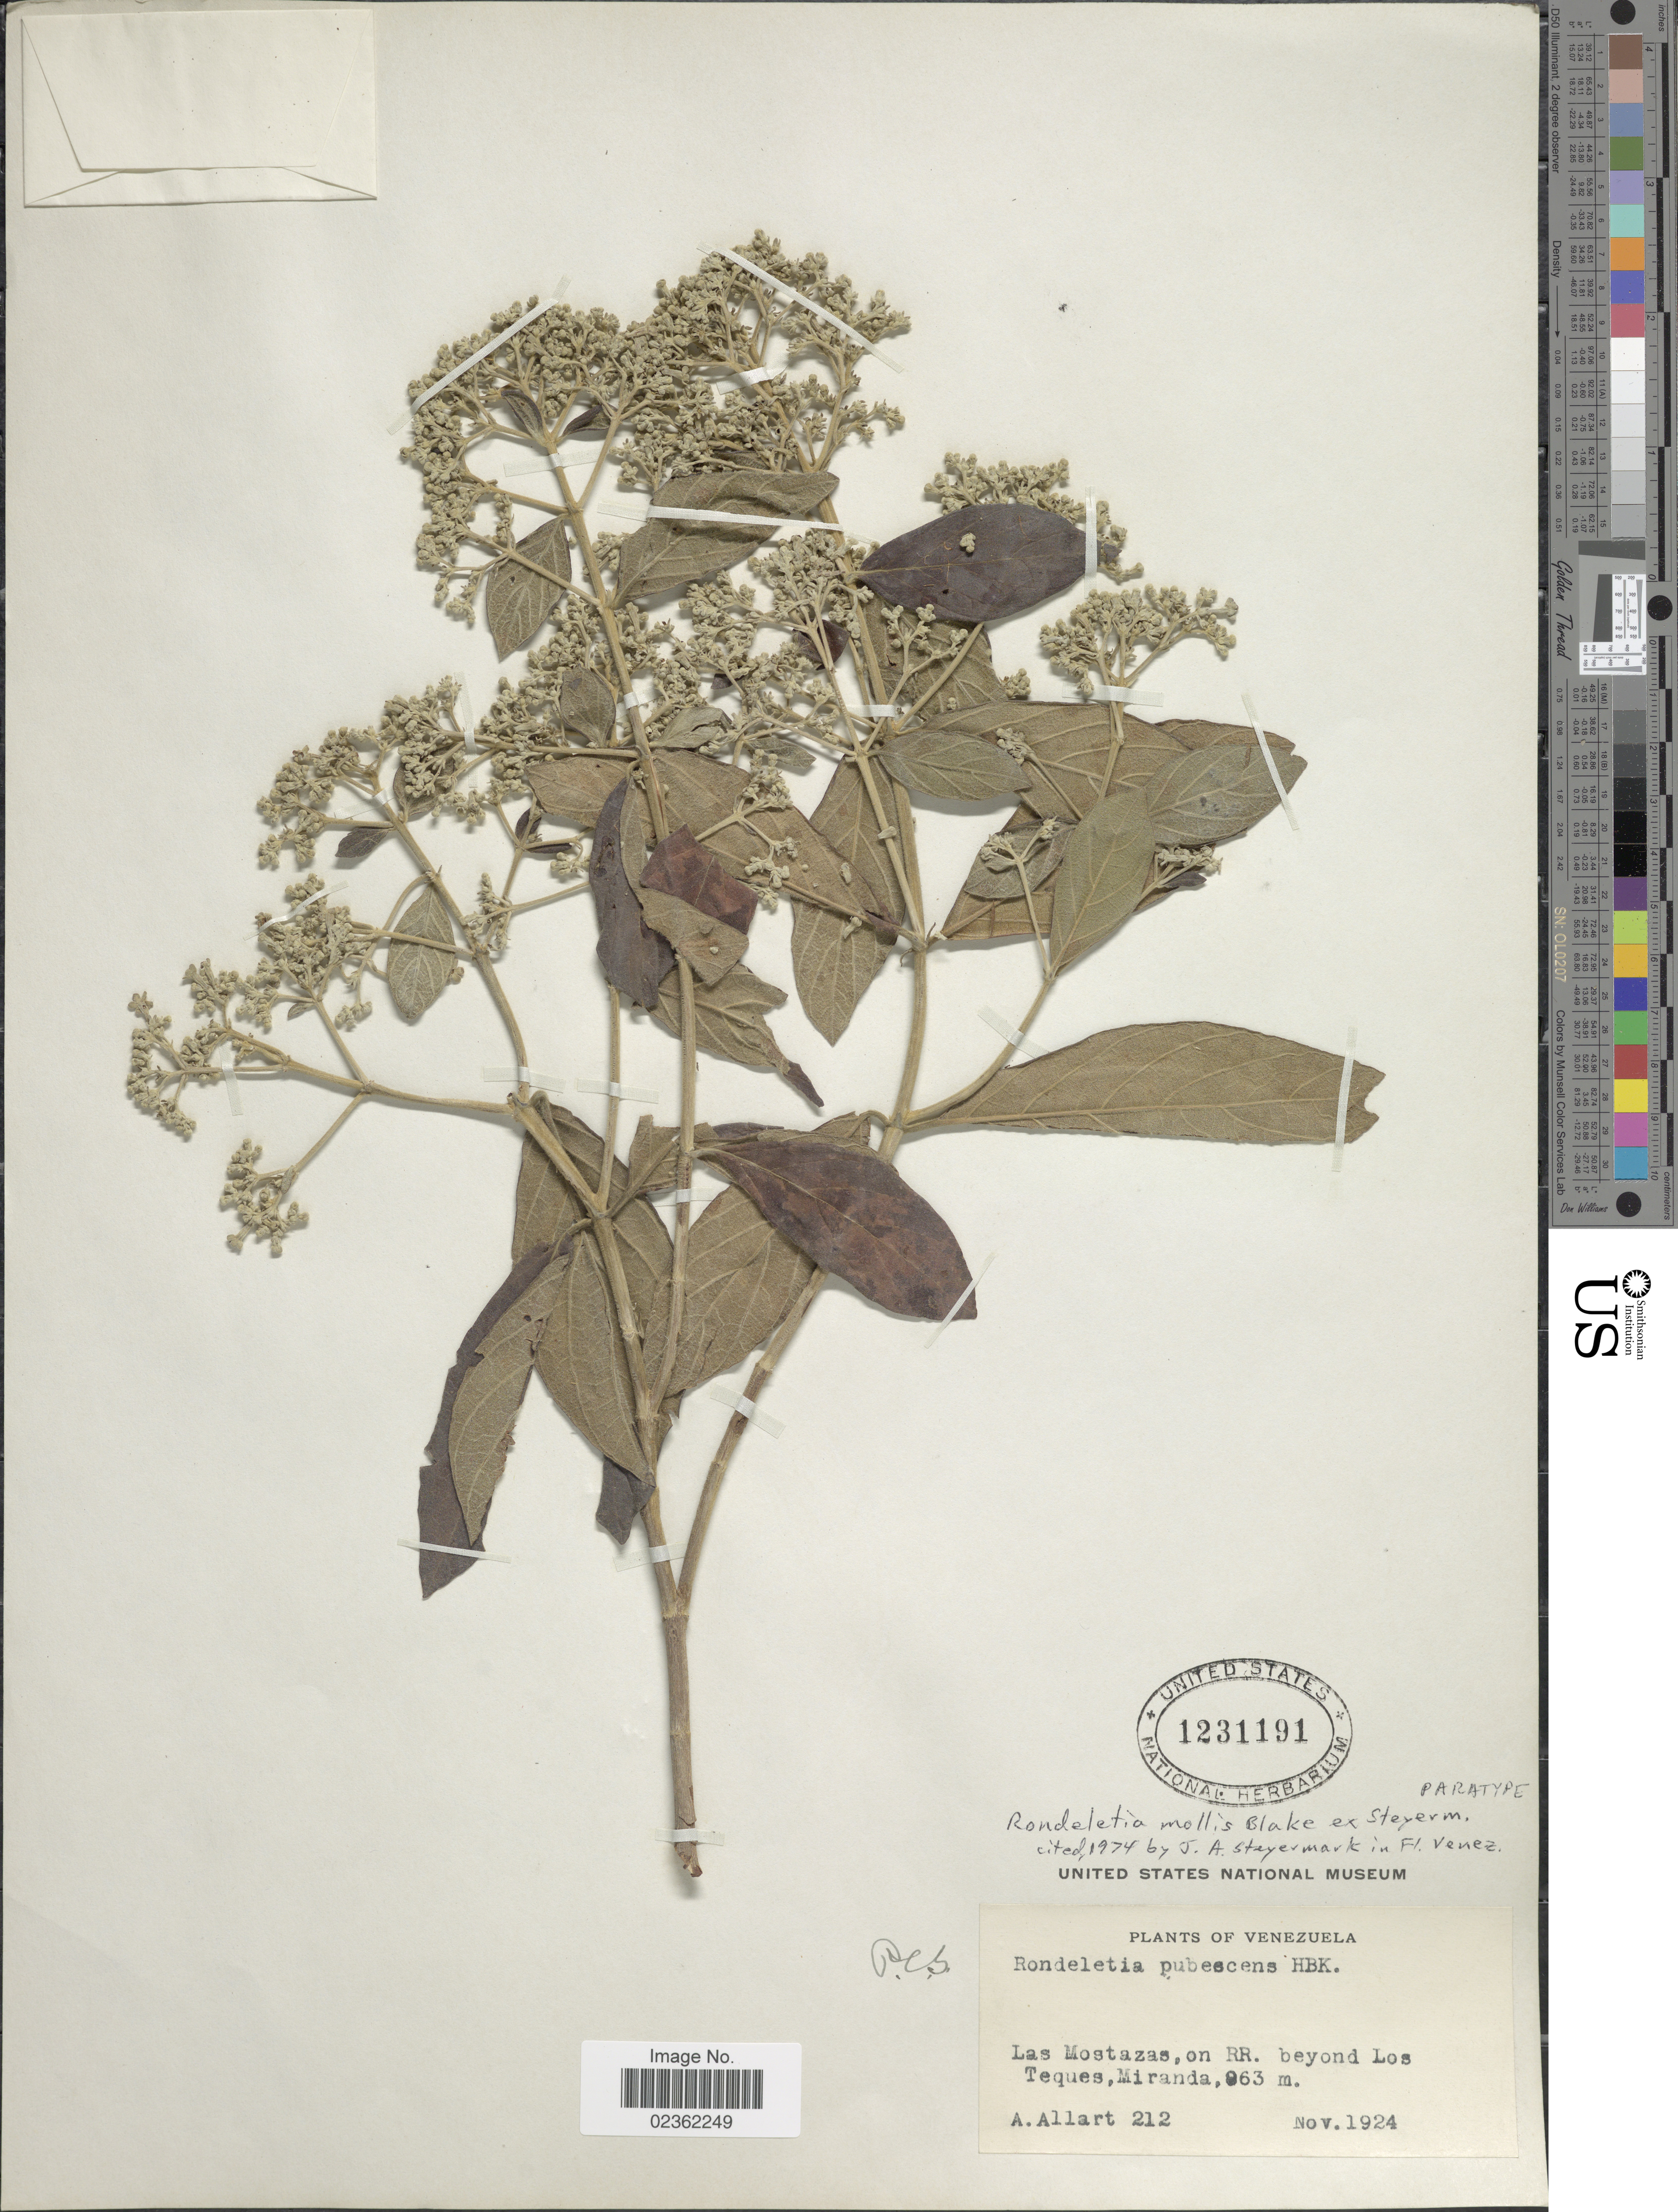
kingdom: Plantae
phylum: Tracheophyta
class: Magnoliopsida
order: Gentianales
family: Rubiaceae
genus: Rondeletia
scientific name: Rondeletia mollis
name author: S.F. Blake ex Steyerm.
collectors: A. Allart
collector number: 212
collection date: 1924-11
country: Venezuela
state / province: Miranda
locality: Las Mostazas, on RR. beyond Los Teques.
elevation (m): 963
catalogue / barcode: US 1231191